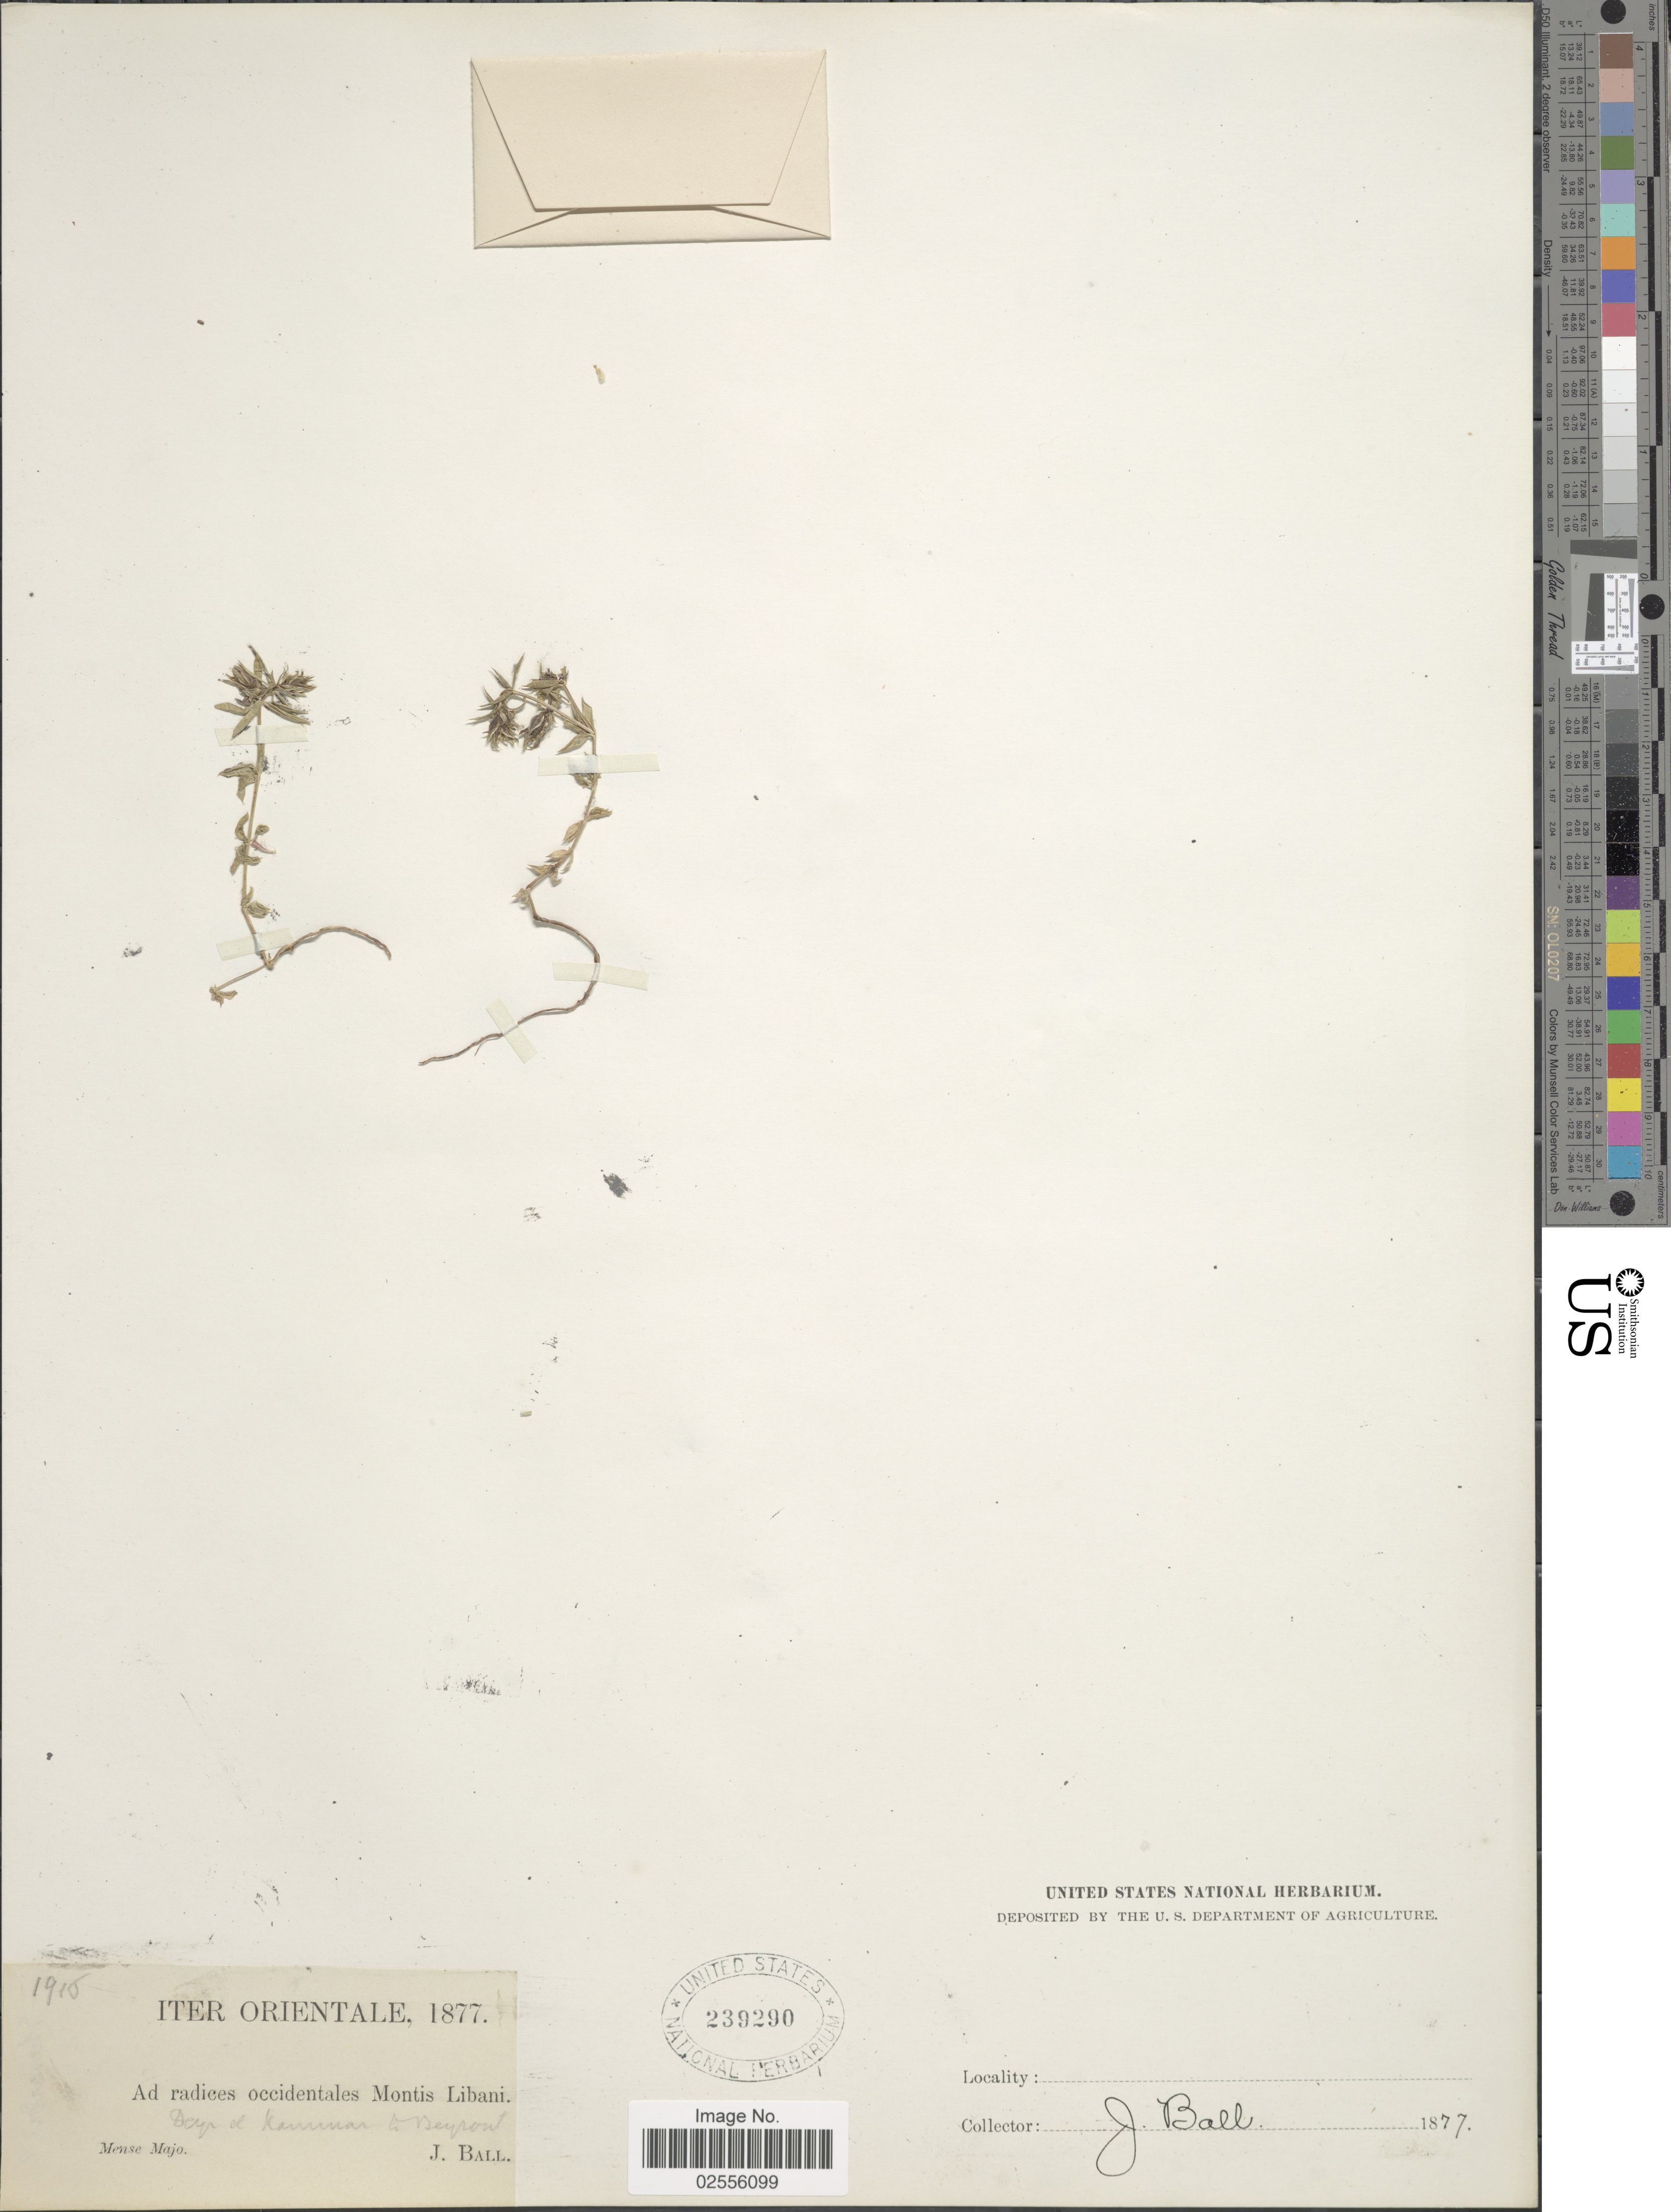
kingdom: Plantae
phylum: Tracheophyta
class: Magnoliopsida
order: Gentianales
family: Rubiaceae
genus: Asperula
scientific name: Asperula sp.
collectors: J. Ball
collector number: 1916*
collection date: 1877-05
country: Lebanon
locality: Iter Orientale, ad radices occidentales Montis Libani, Deir al-Qamar to Beirut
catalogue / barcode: US 239290